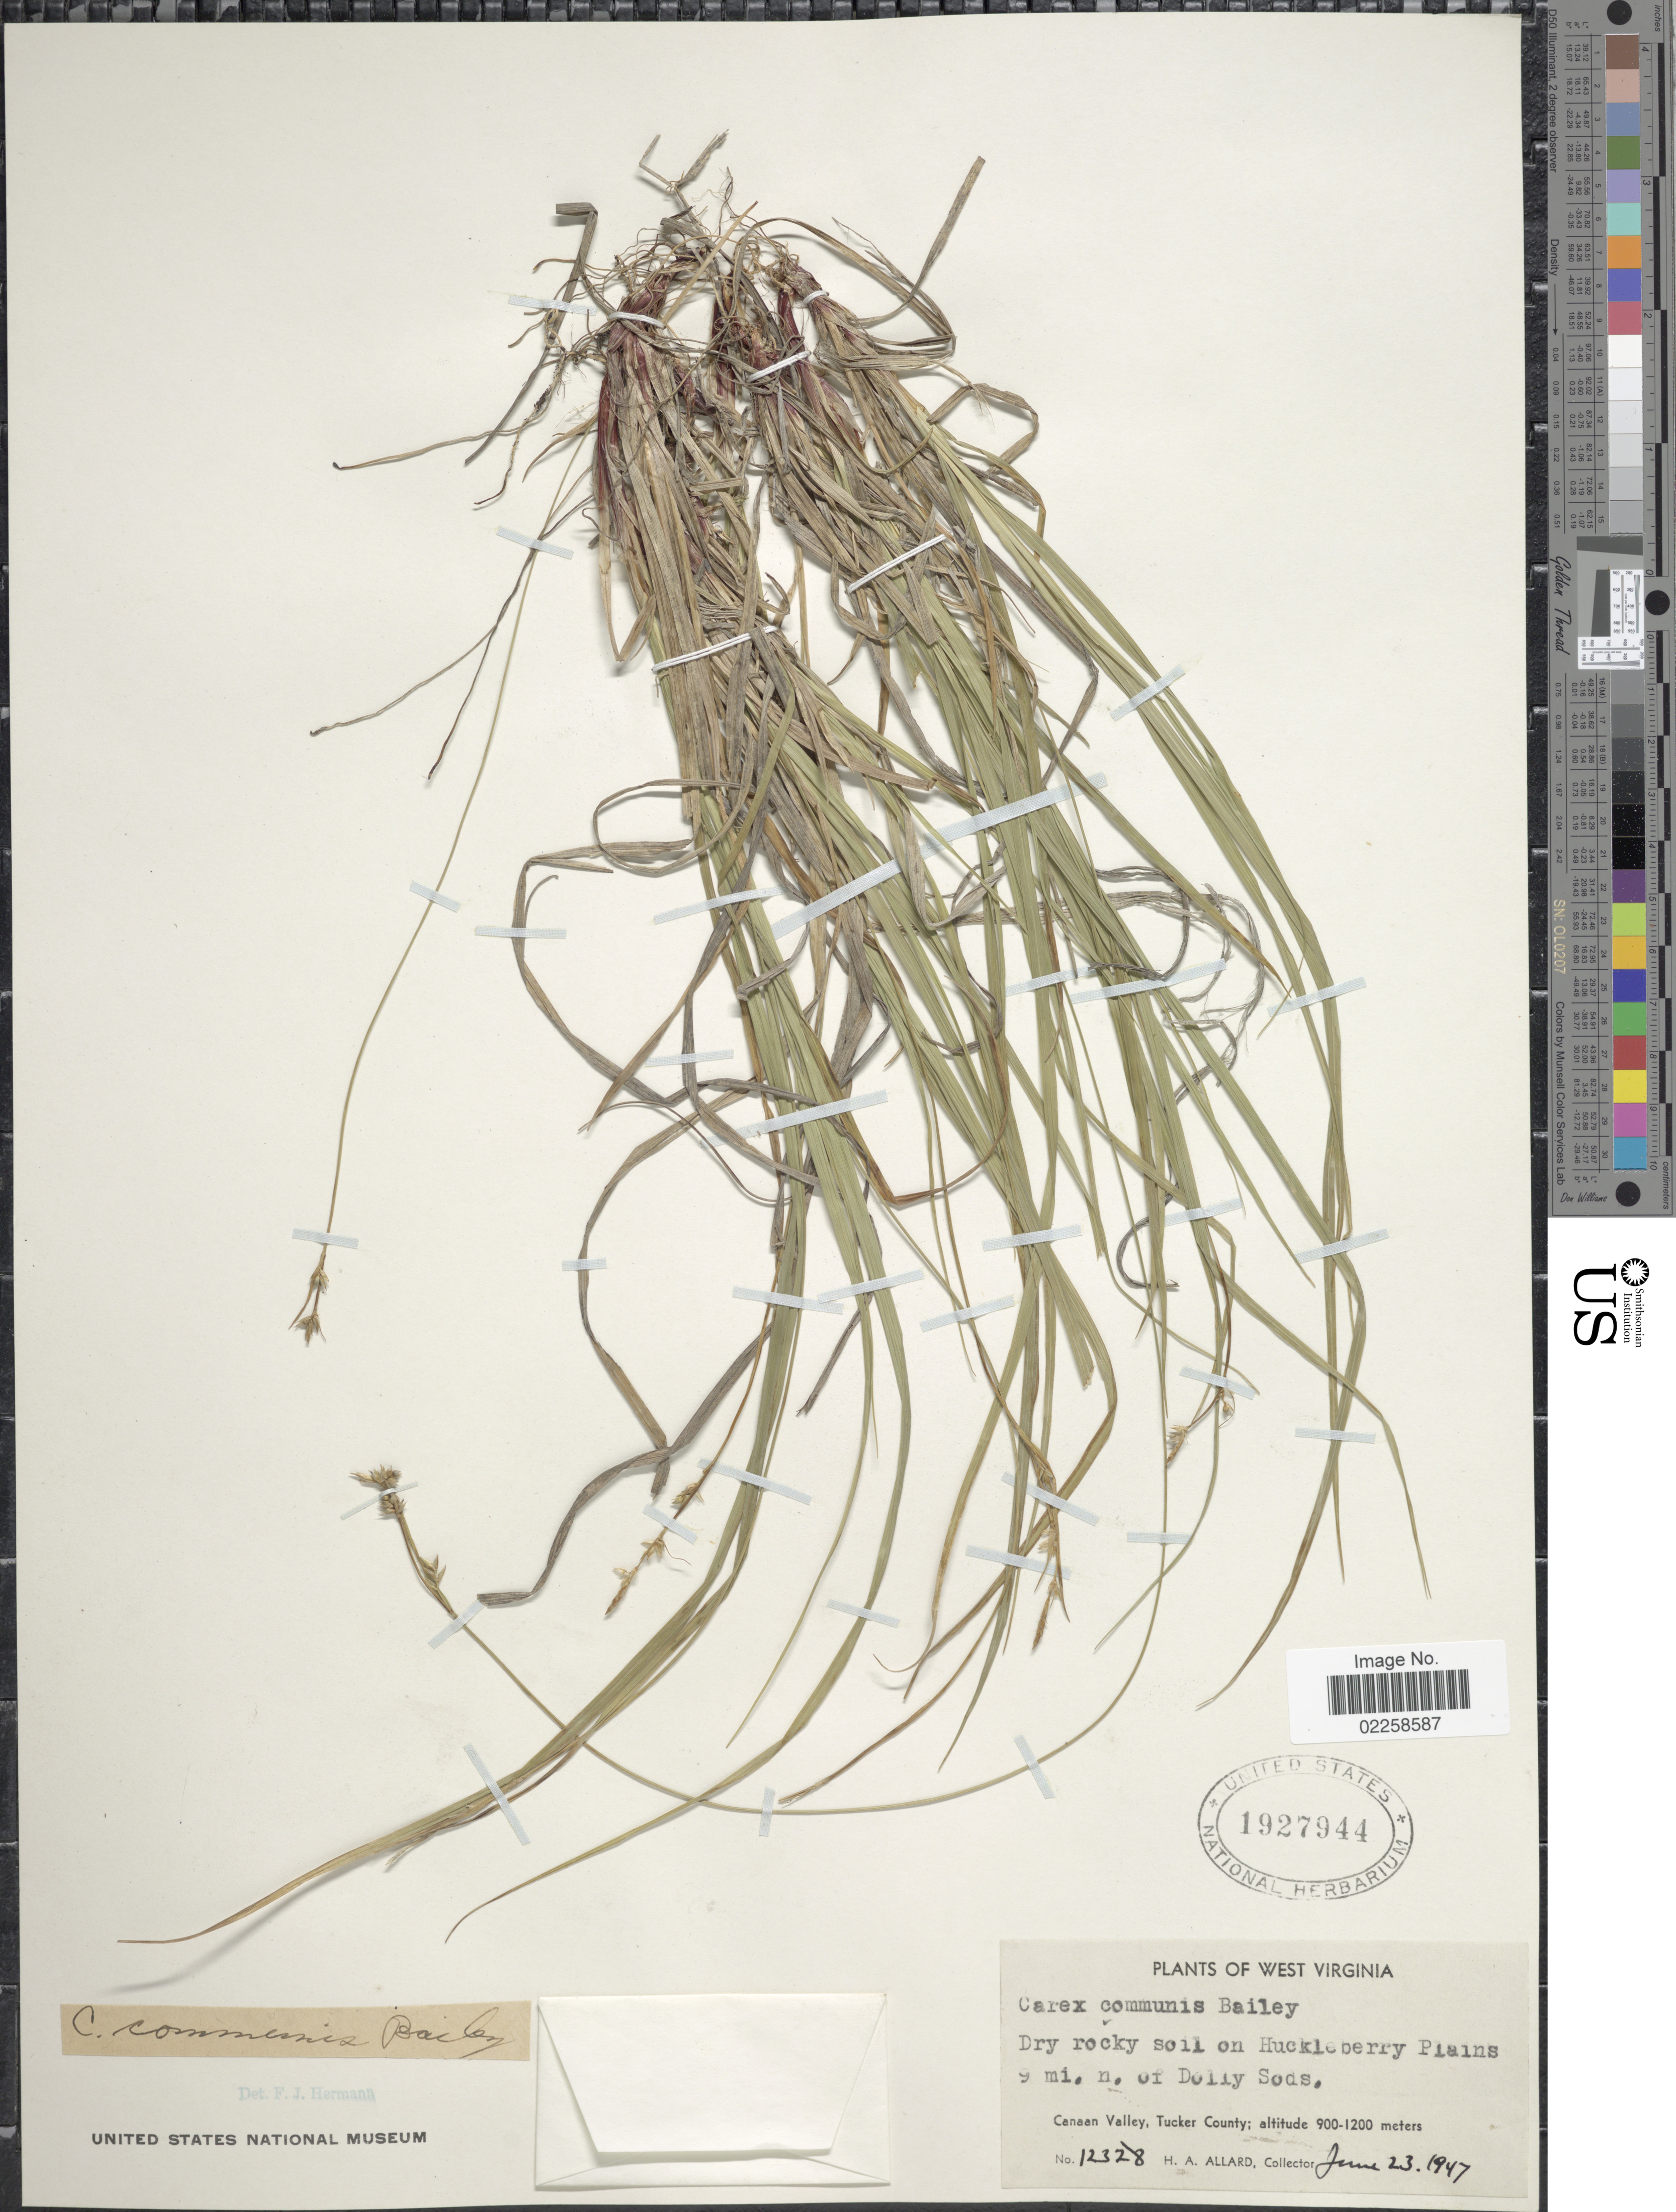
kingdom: Plantae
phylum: Tracheophyta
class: Liliopsida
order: Poales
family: Cyperaceae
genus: Carex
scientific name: Carex communis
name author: L.H. Bailey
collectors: H. A. Allard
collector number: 12328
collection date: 1947-06-23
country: United States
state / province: West Virginia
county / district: Tucker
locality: Dry rocky soil on Huckleberry Plains 9 mi. n. of Dolly Sods. Canaan Valley, Tucker County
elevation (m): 900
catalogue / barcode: US 1927944